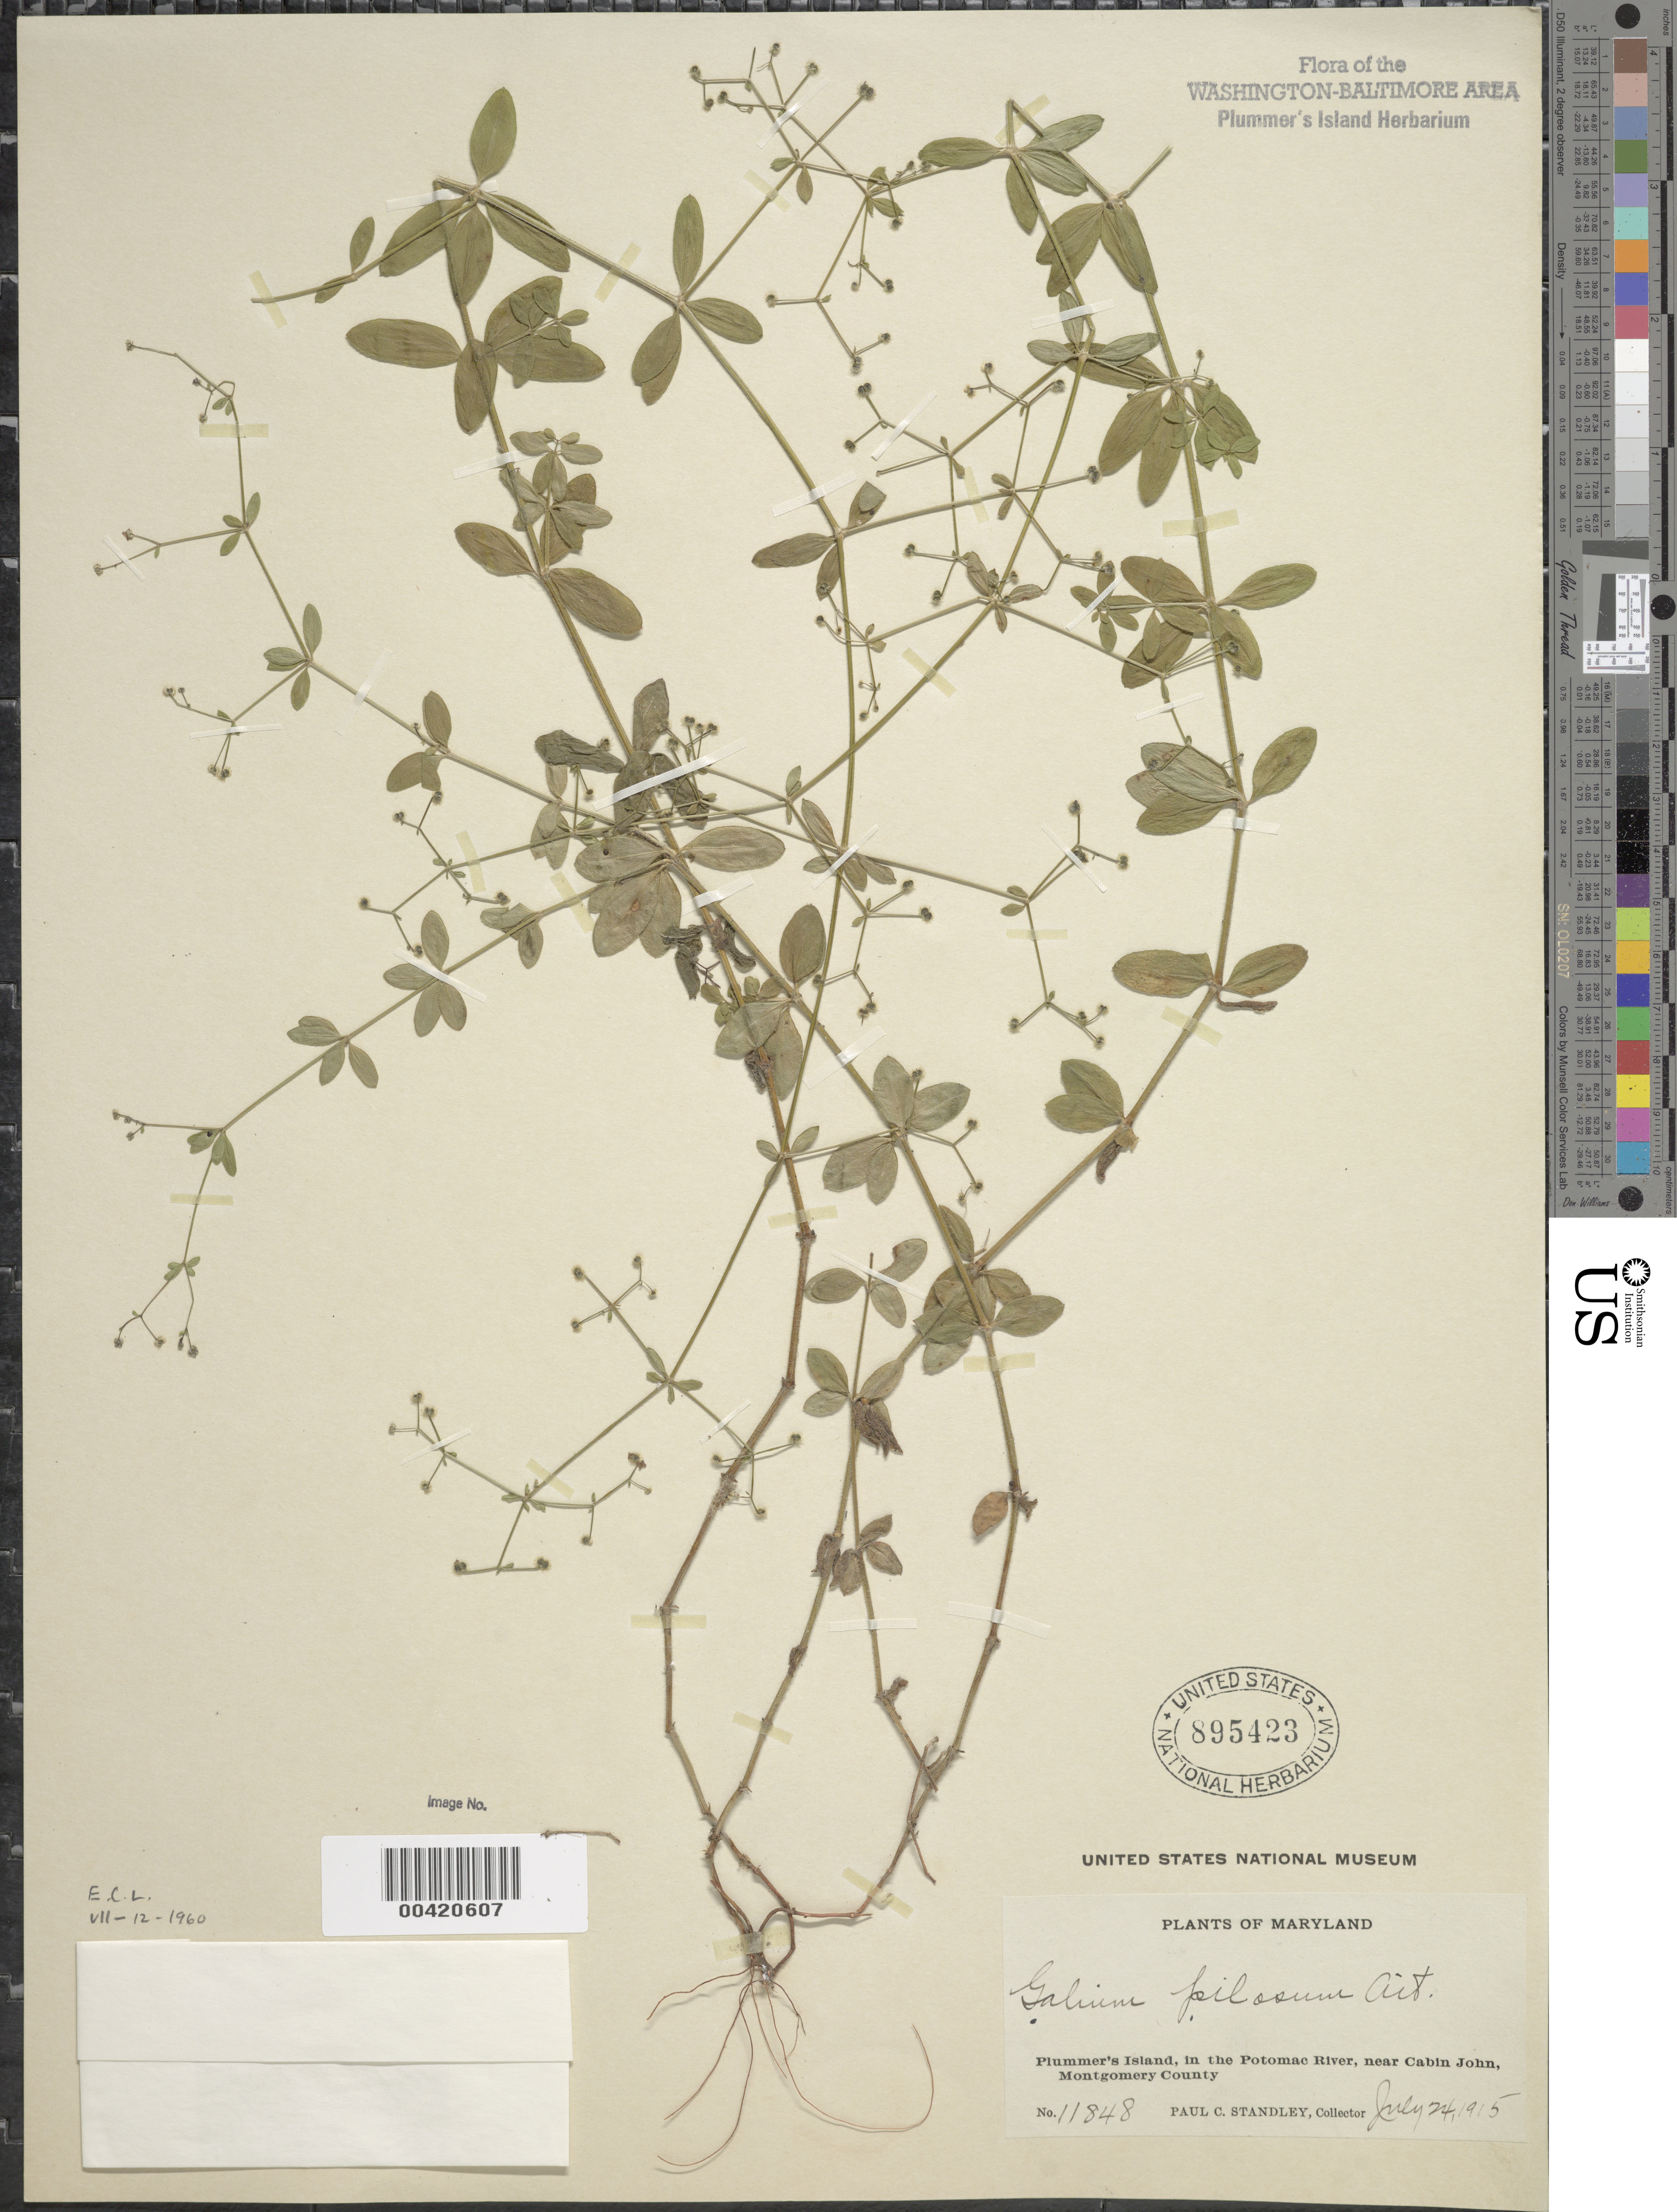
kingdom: Plantae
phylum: Tracheophyta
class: Magnoliopsida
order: Gentianales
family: Rubiaceae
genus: Galium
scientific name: Galium pilosum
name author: Aiton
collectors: P. C. Standley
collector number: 11848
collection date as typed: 24 Jul 1915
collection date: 1915-07-24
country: United States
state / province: Maryland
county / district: Montgomery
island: Plummers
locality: Plummer's Island, near Cabin John C. & O. Canal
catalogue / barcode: US 895423